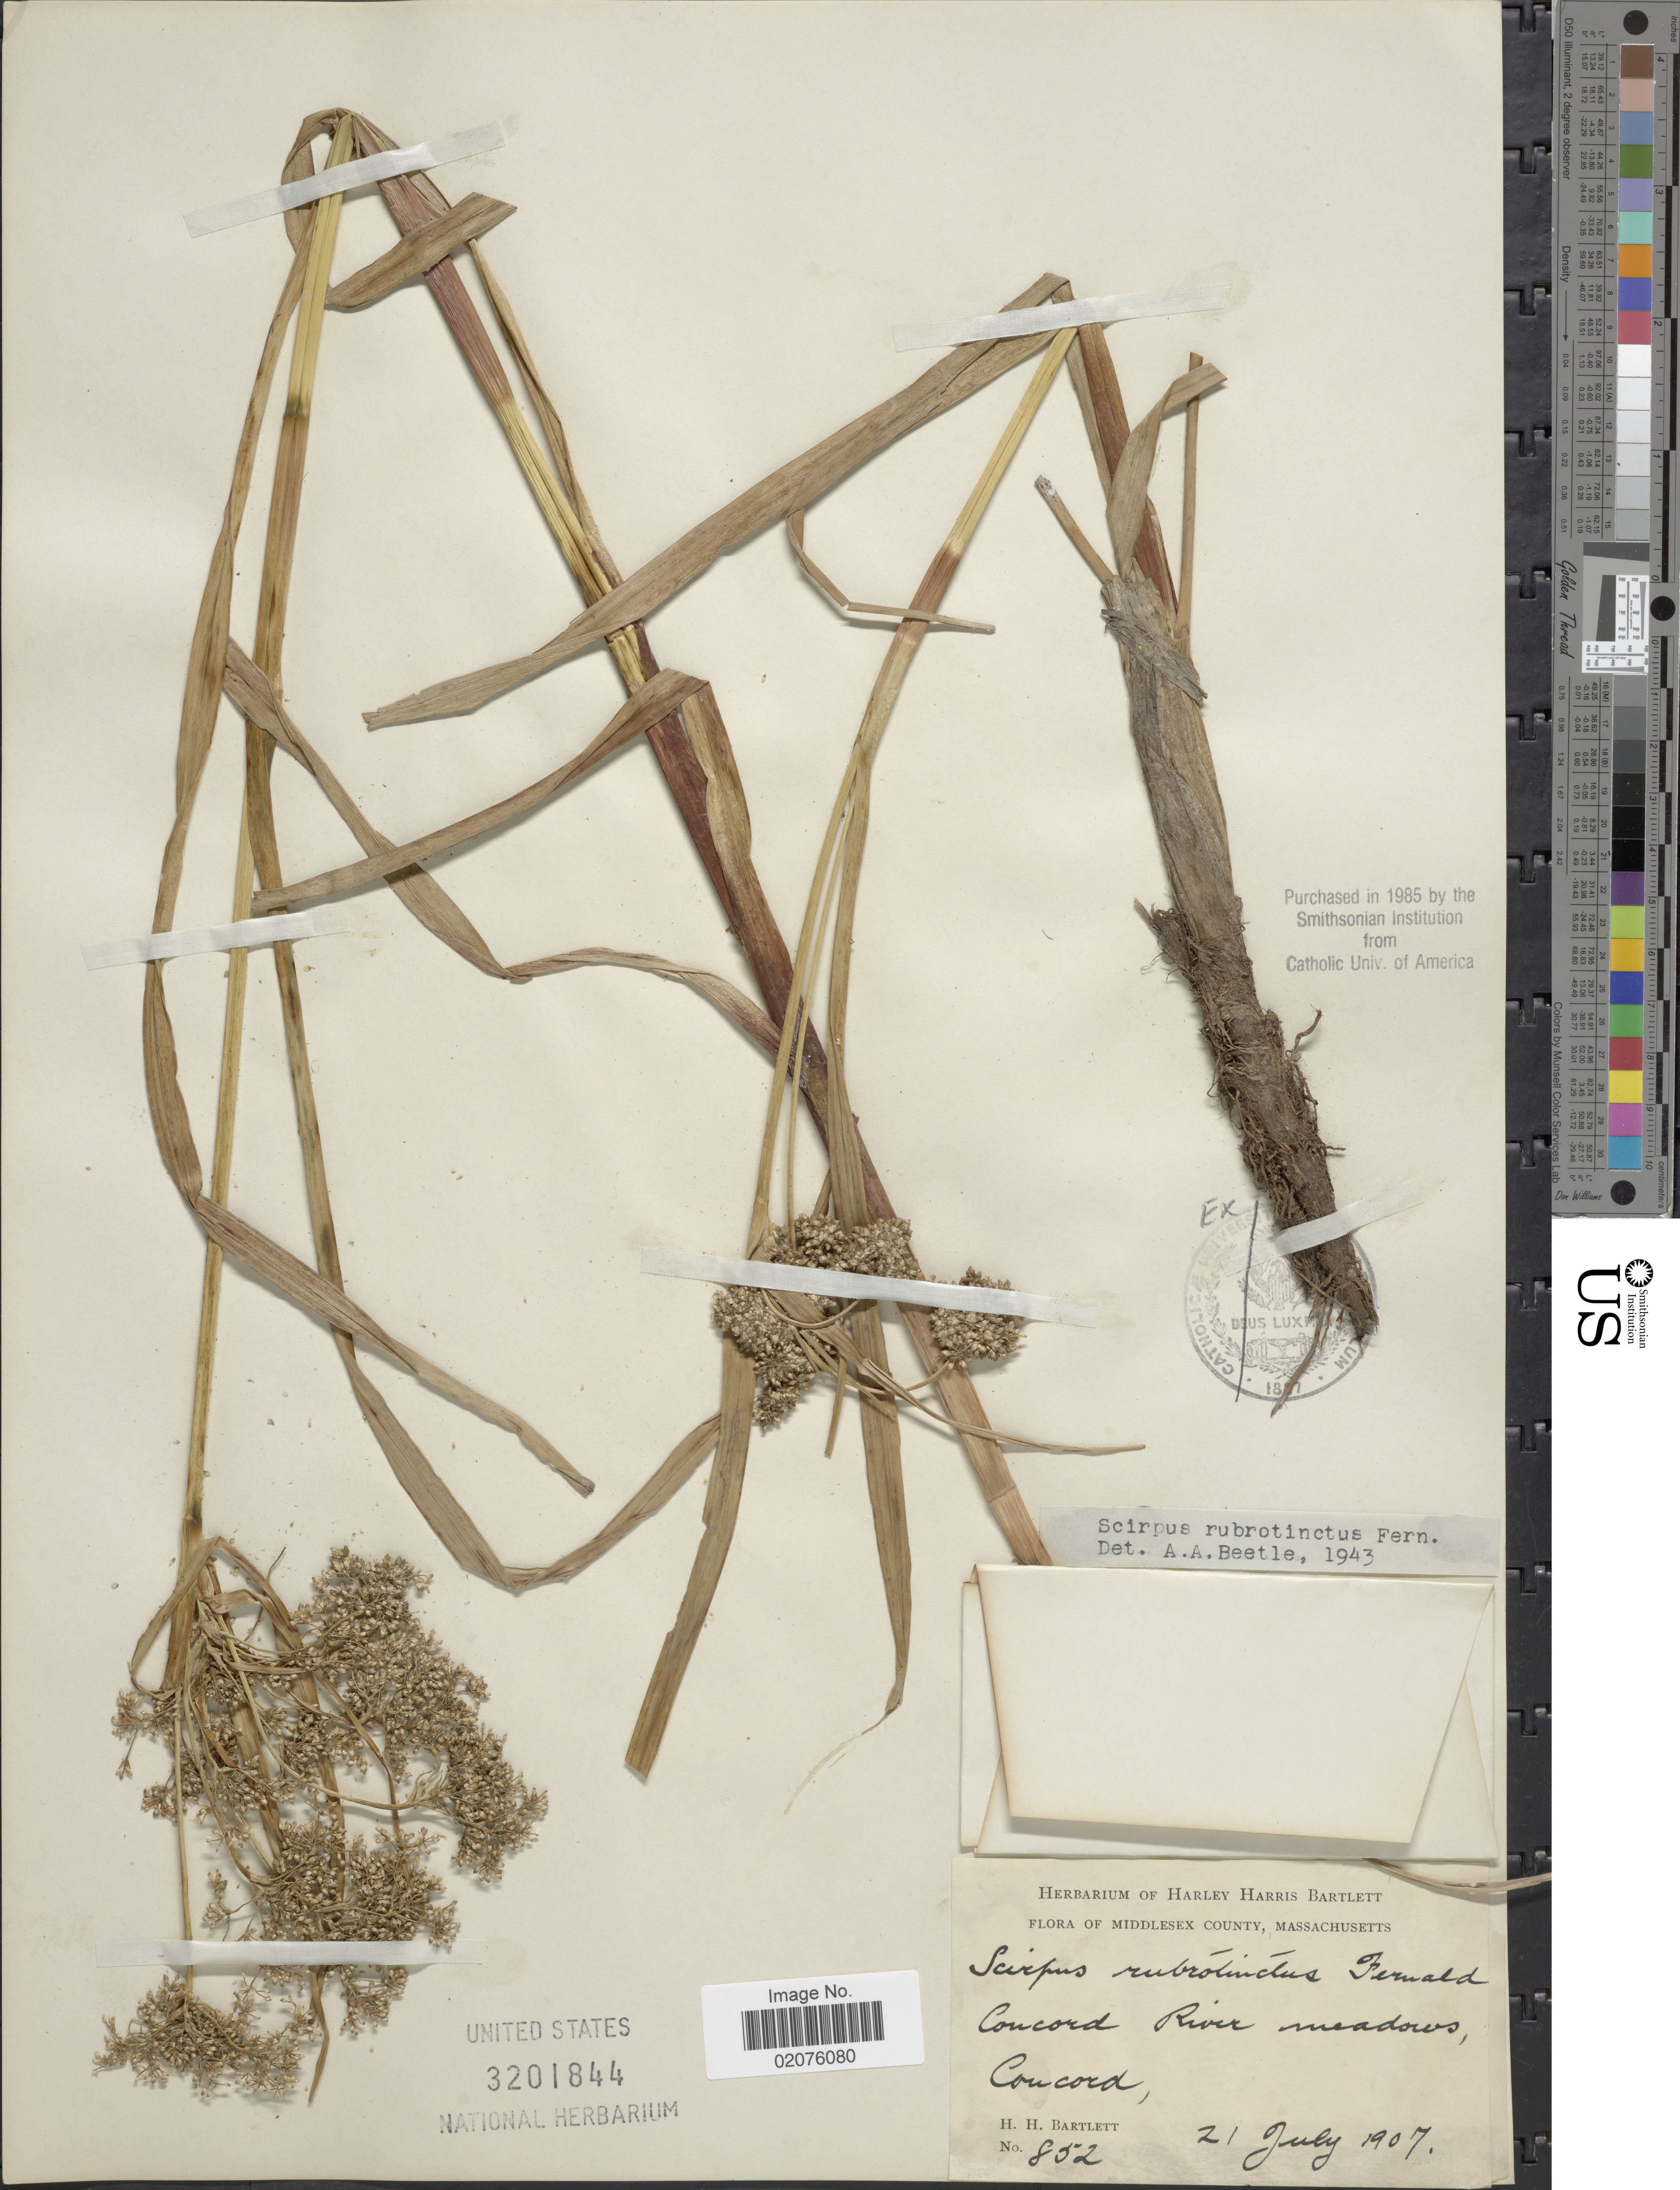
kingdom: Plantae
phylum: Tracheophyta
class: Liliopsida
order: Poales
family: Cyperaceae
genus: Scirpus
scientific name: Scirpus microcarpus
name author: J. Presl & C. Presl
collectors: H. H. Bartlett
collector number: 852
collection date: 1907-07-21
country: United States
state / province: Massachusetts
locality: Middlesex County, Concord River, Concord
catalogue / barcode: US 3201844